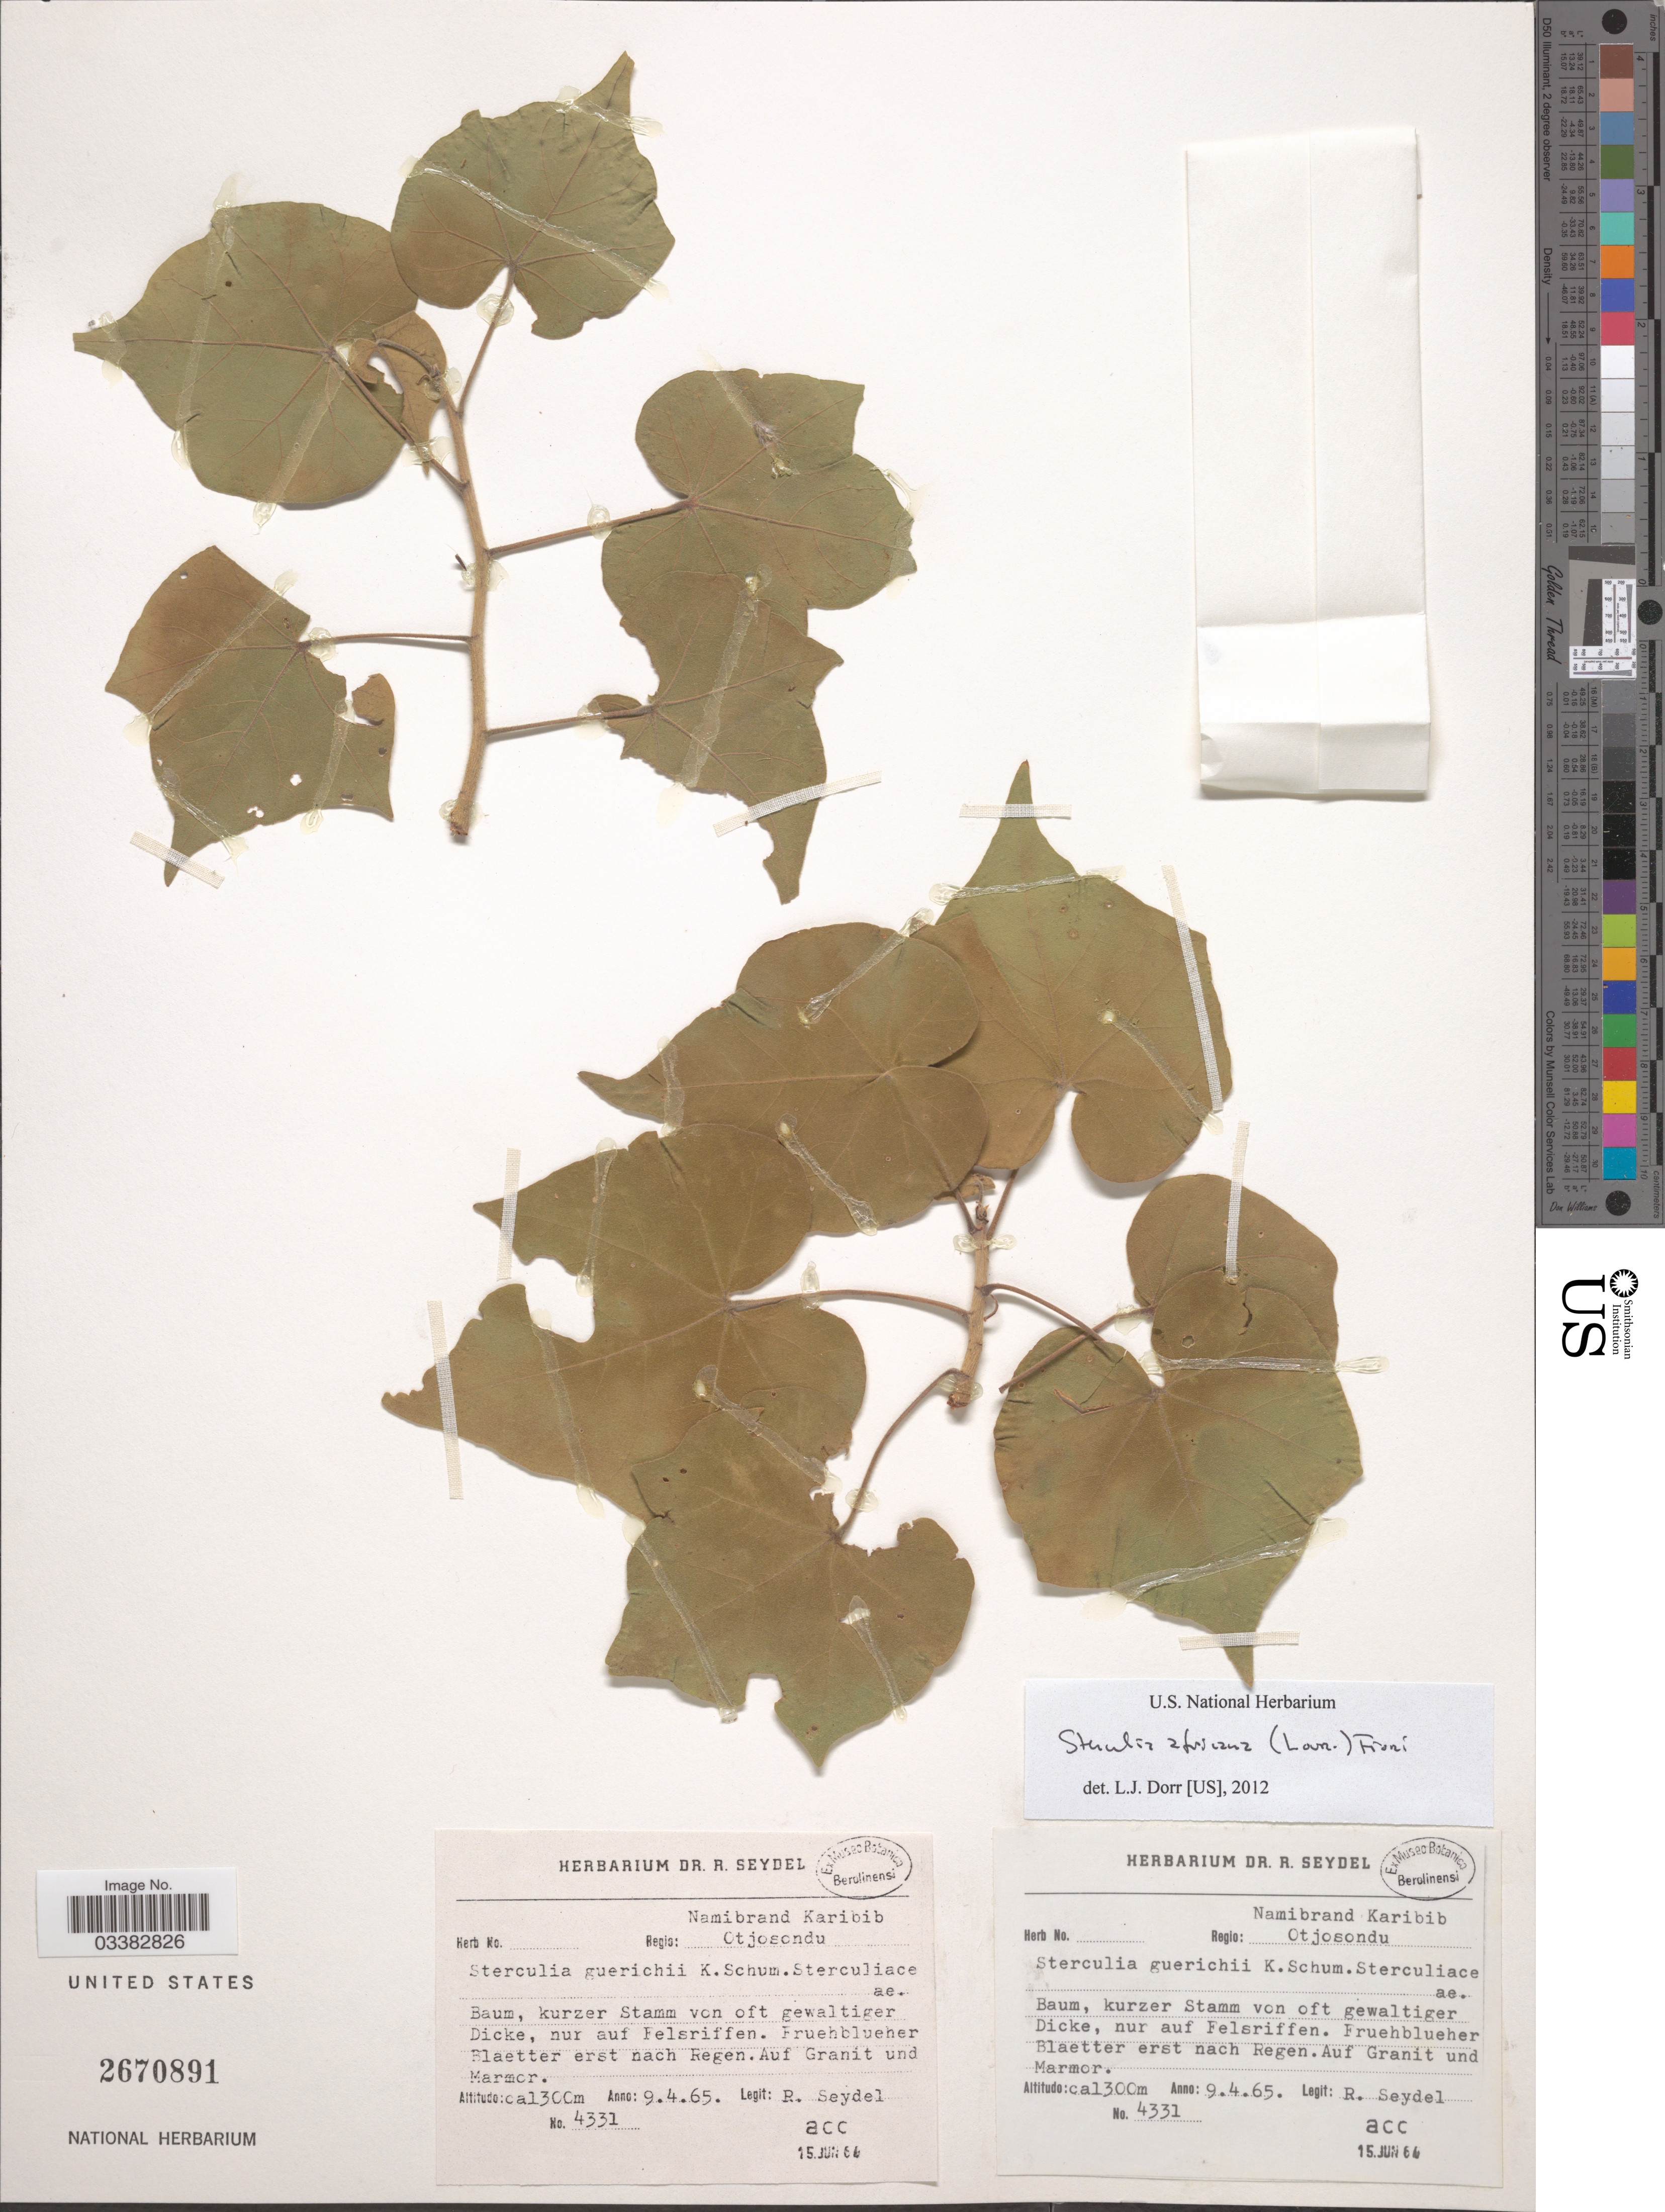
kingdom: Plantae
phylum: Tracheophyta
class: Magnoliopsida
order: Malvales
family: Malvaceae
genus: Sterculia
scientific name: Sterculia africana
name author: (Lour.) Fiori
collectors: R. Seydel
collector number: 4331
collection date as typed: Transcribed d/m/y: 9/4/65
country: Namibia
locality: Namibrand Karibib. Regio: Otjosondu.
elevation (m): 1300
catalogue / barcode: US 2670891